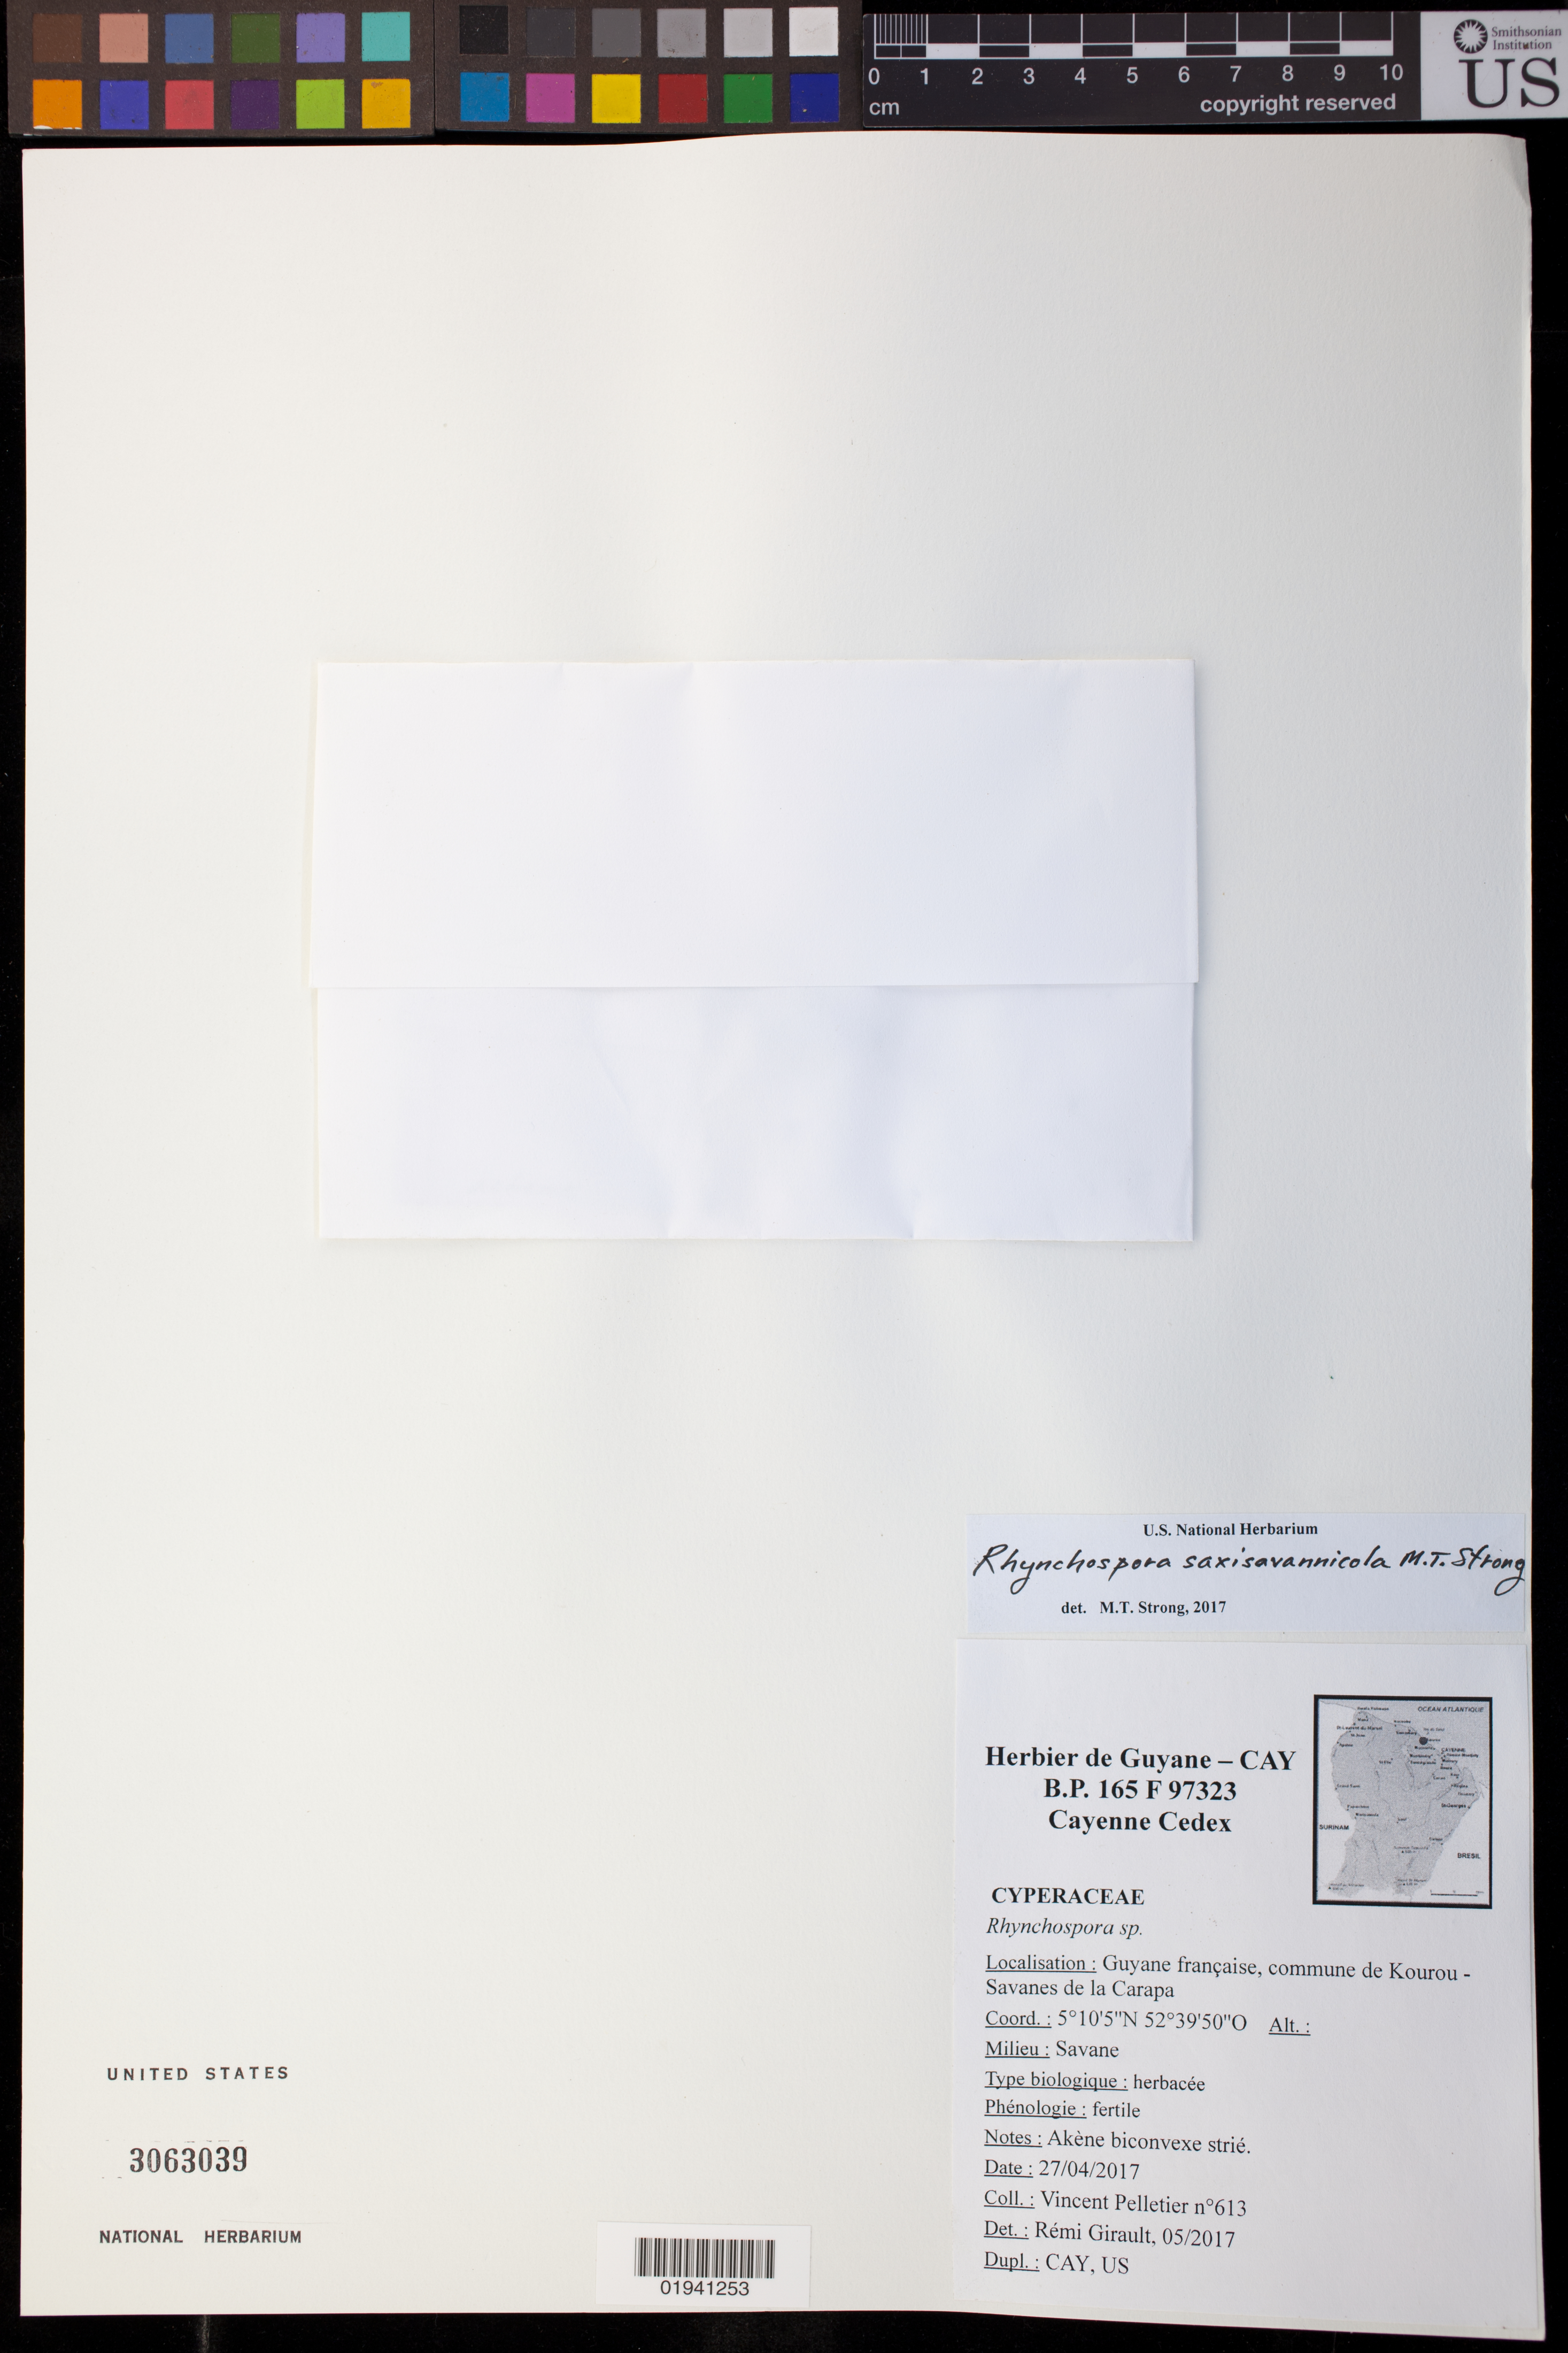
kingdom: Plantae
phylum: Tracheophyta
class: Liliopsida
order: Poales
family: Cyperaceae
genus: Rhynchospora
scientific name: Rhynchospora saxisavannicola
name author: M.T. Strong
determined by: Strong, M. T., (US), Smithsonian Institution - National Museum of Natural History (UNITED STATES)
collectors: V. Pelletier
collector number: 613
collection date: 2017-04-27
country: French Guiana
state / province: Cayenne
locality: commune de Kourou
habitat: Savanes de la Carapa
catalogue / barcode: US 3063039